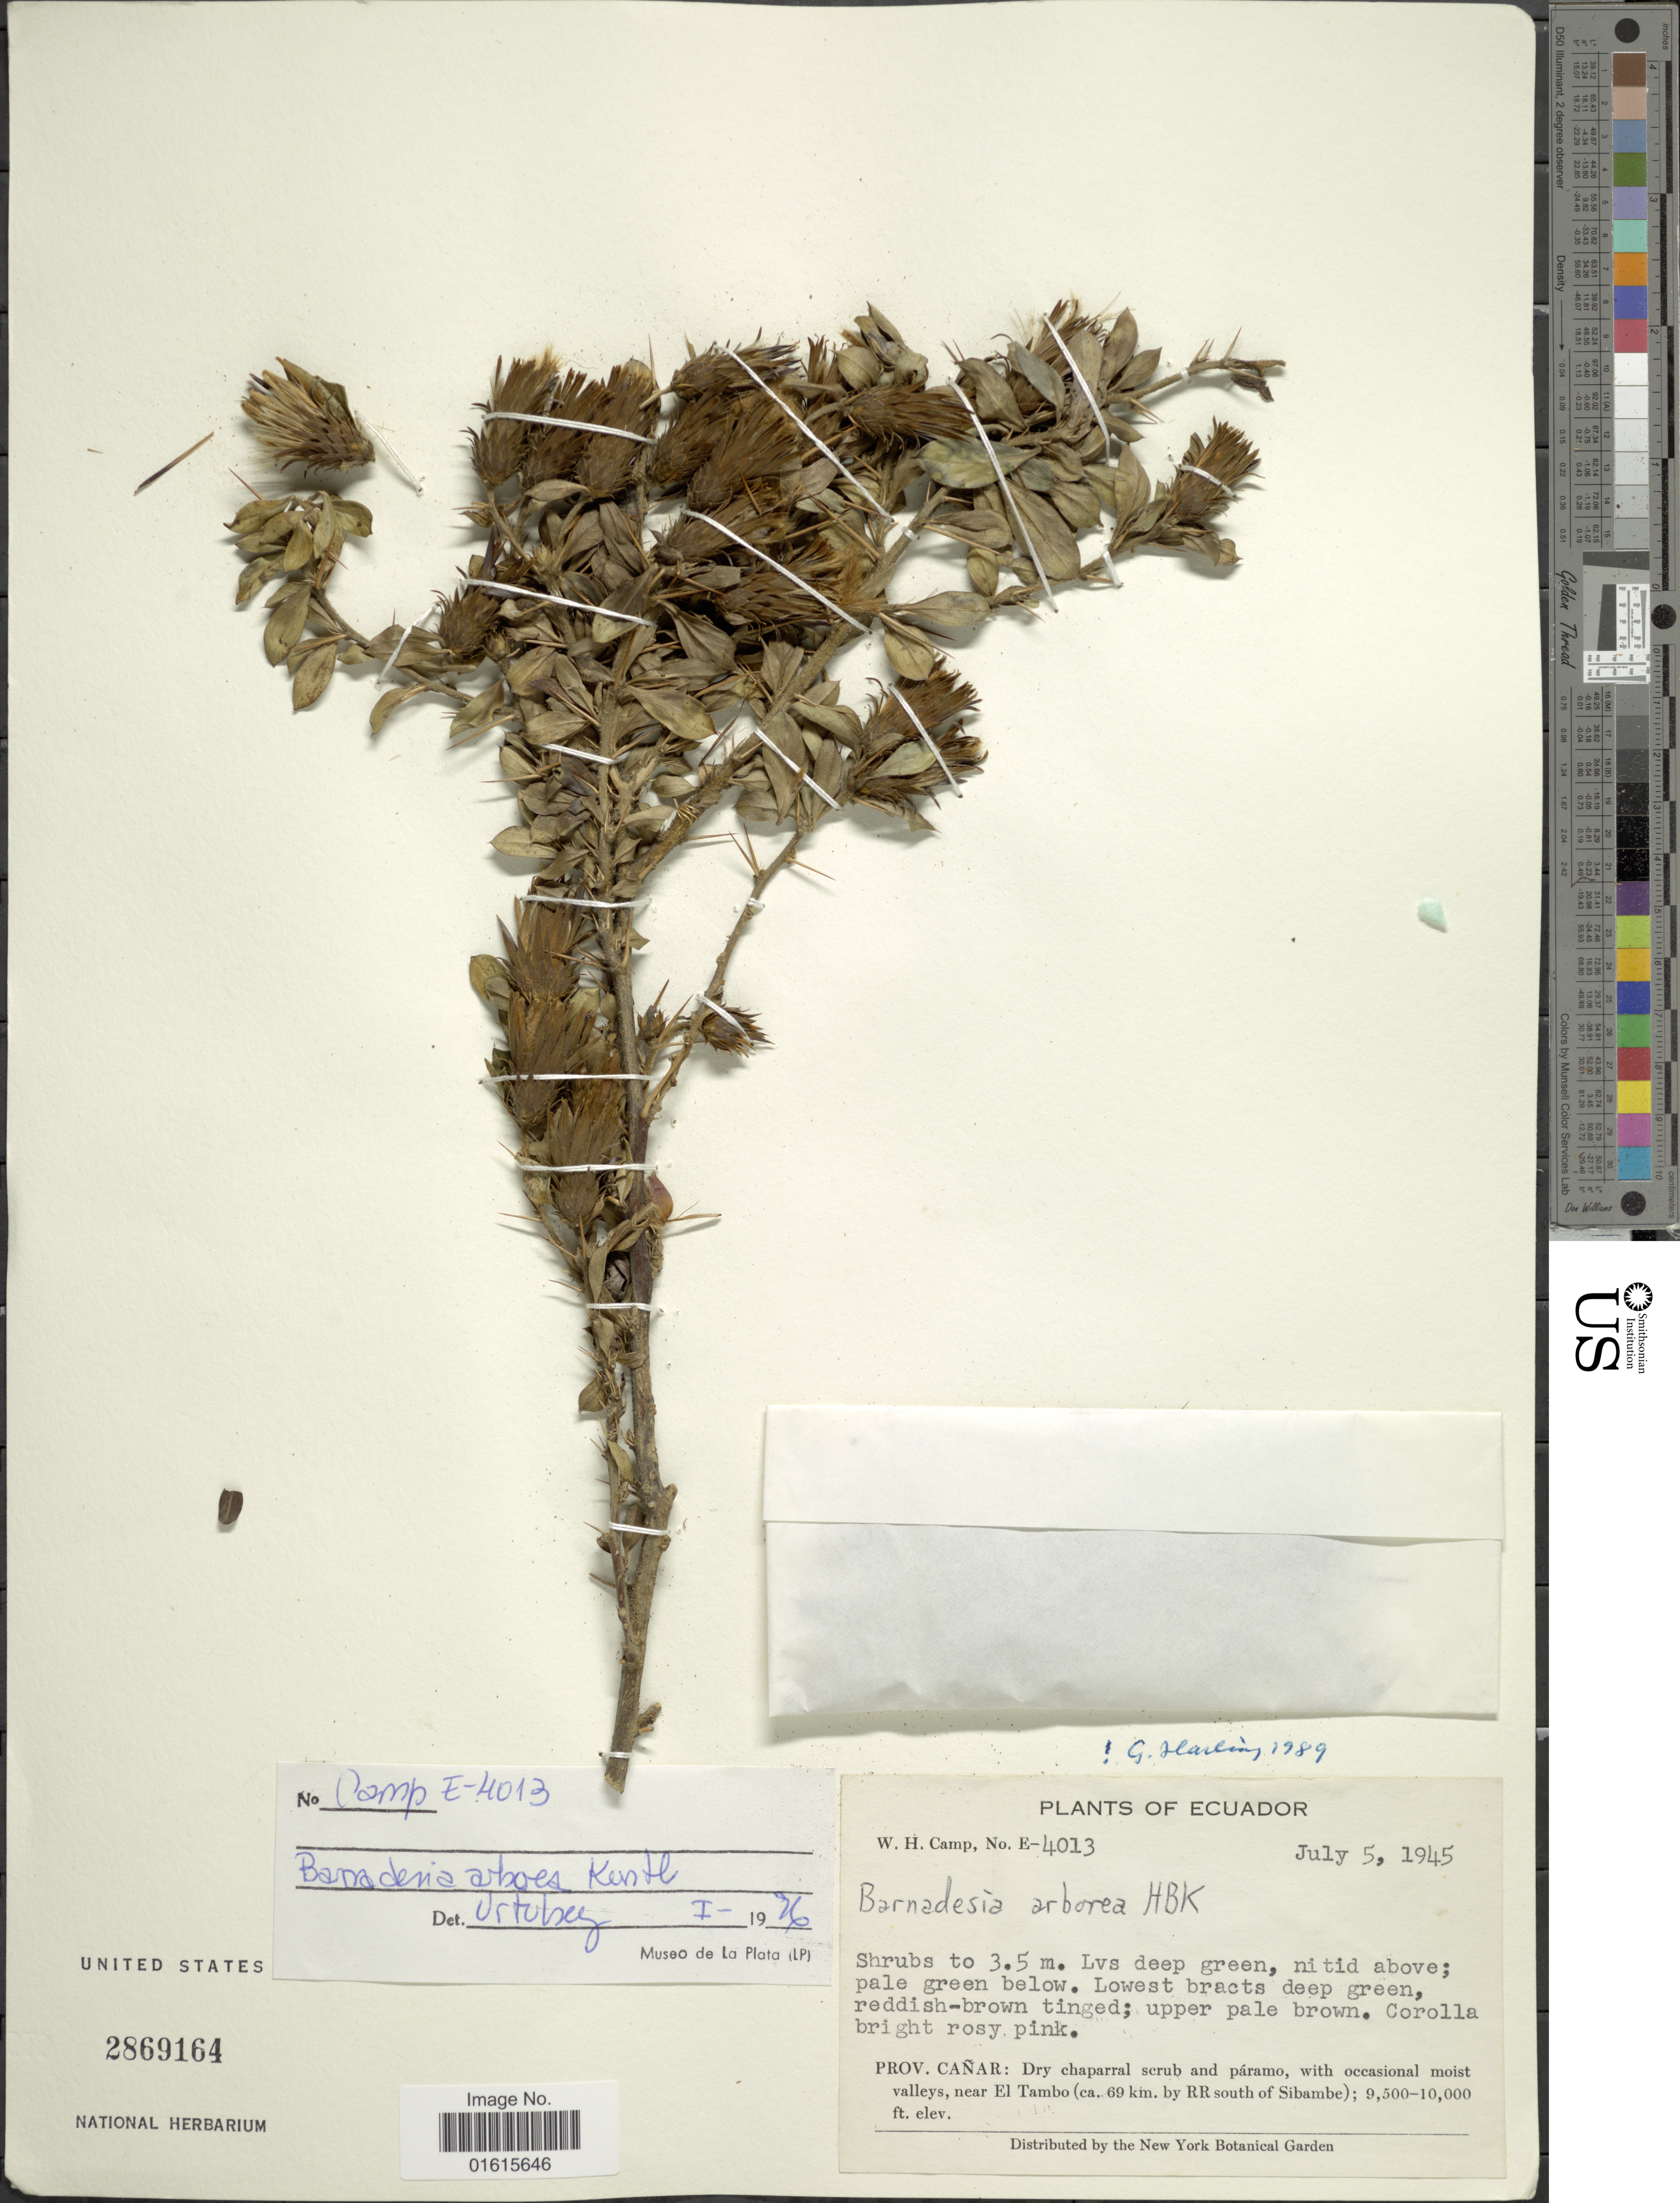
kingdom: Plantae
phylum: Tracheophyta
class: Magnoliopsida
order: Asterales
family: Asteraceae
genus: Barnadesia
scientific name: Barnadesia arborea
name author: Kunth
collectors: W. H. Camp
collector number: E-4013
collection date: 1945-07-05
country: Ecuador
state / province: Cañar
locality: Dry chaparral scrub and paramo, with occasional moist valleys, near El Tambo (ca. 69 km by RR south of Sibambe)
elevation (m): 2896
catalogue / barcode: US 2869164